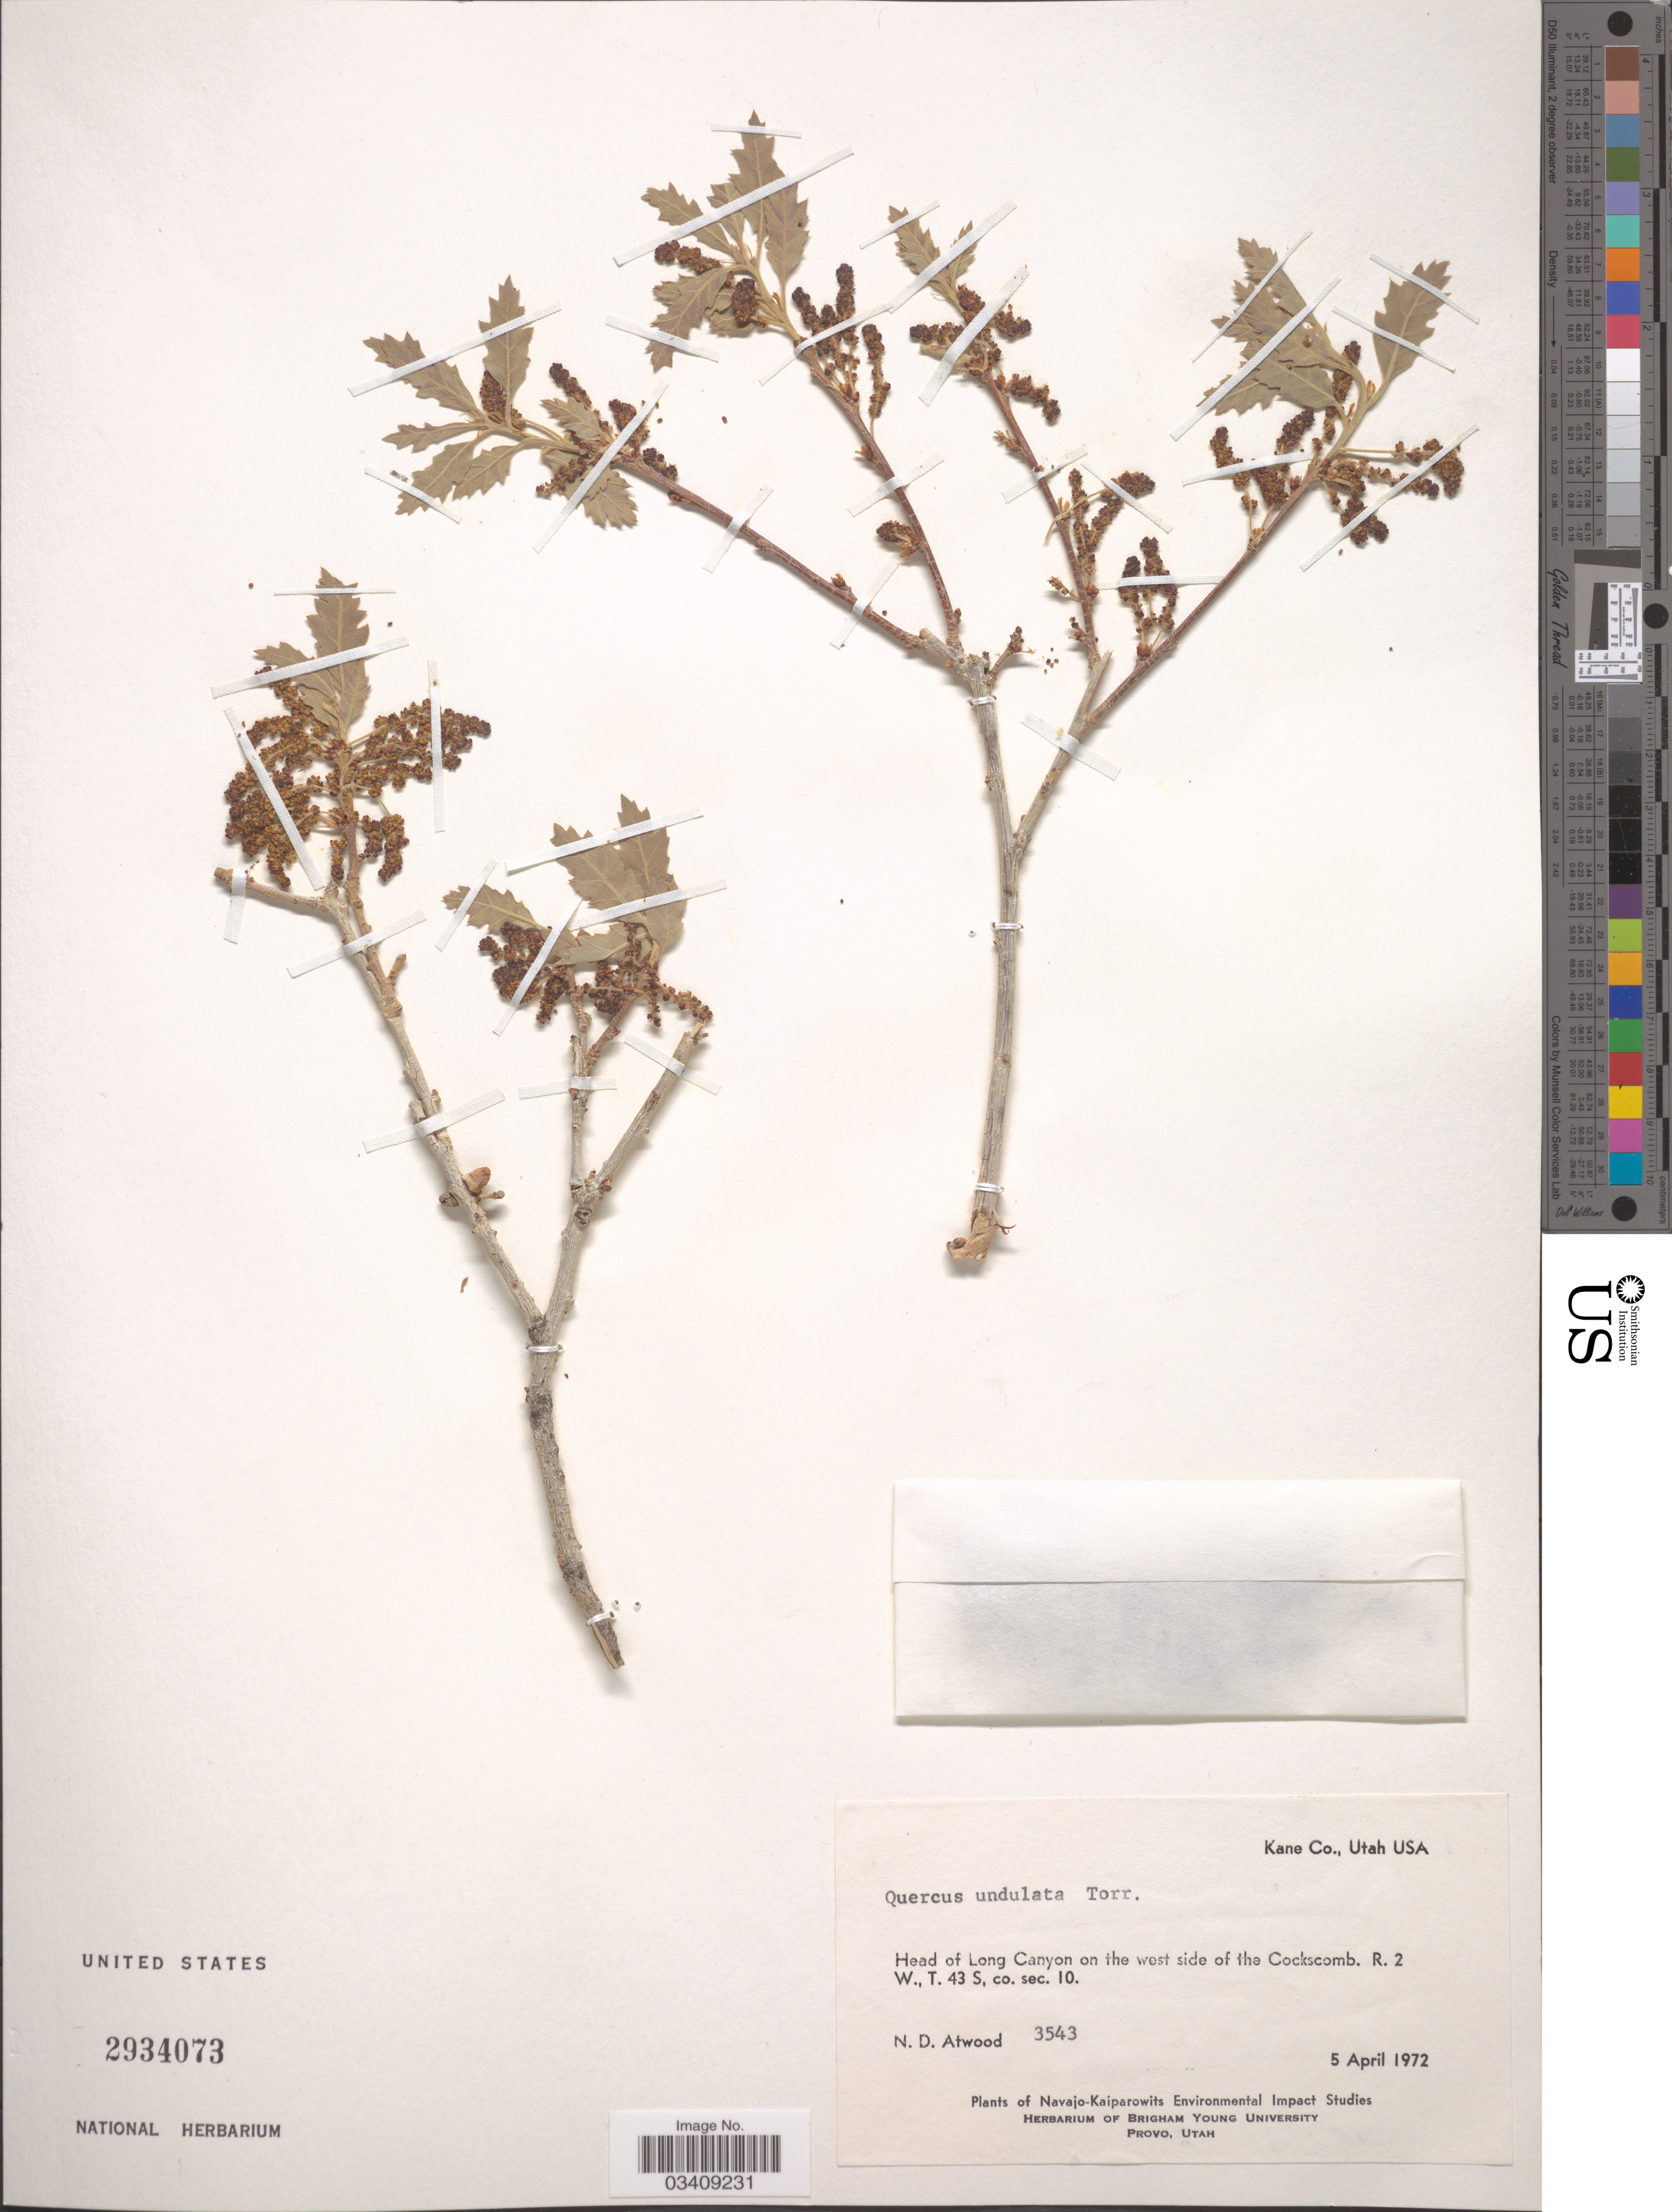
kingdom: Plantae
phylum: Tracheophyta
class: Magnoliopsida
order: Fagales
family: Fagaceae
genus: Quercus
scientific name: Quercus undulata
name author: Torr.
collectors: N. Atwood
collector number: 3543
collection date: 1972-04-05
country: United States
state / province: Utah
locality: Kane Co. USA. Head of Long Canyon on the west side of the Cockscomb. R. 2 W., T. 43 S, co. sec. 10.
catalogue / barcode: US 2934073